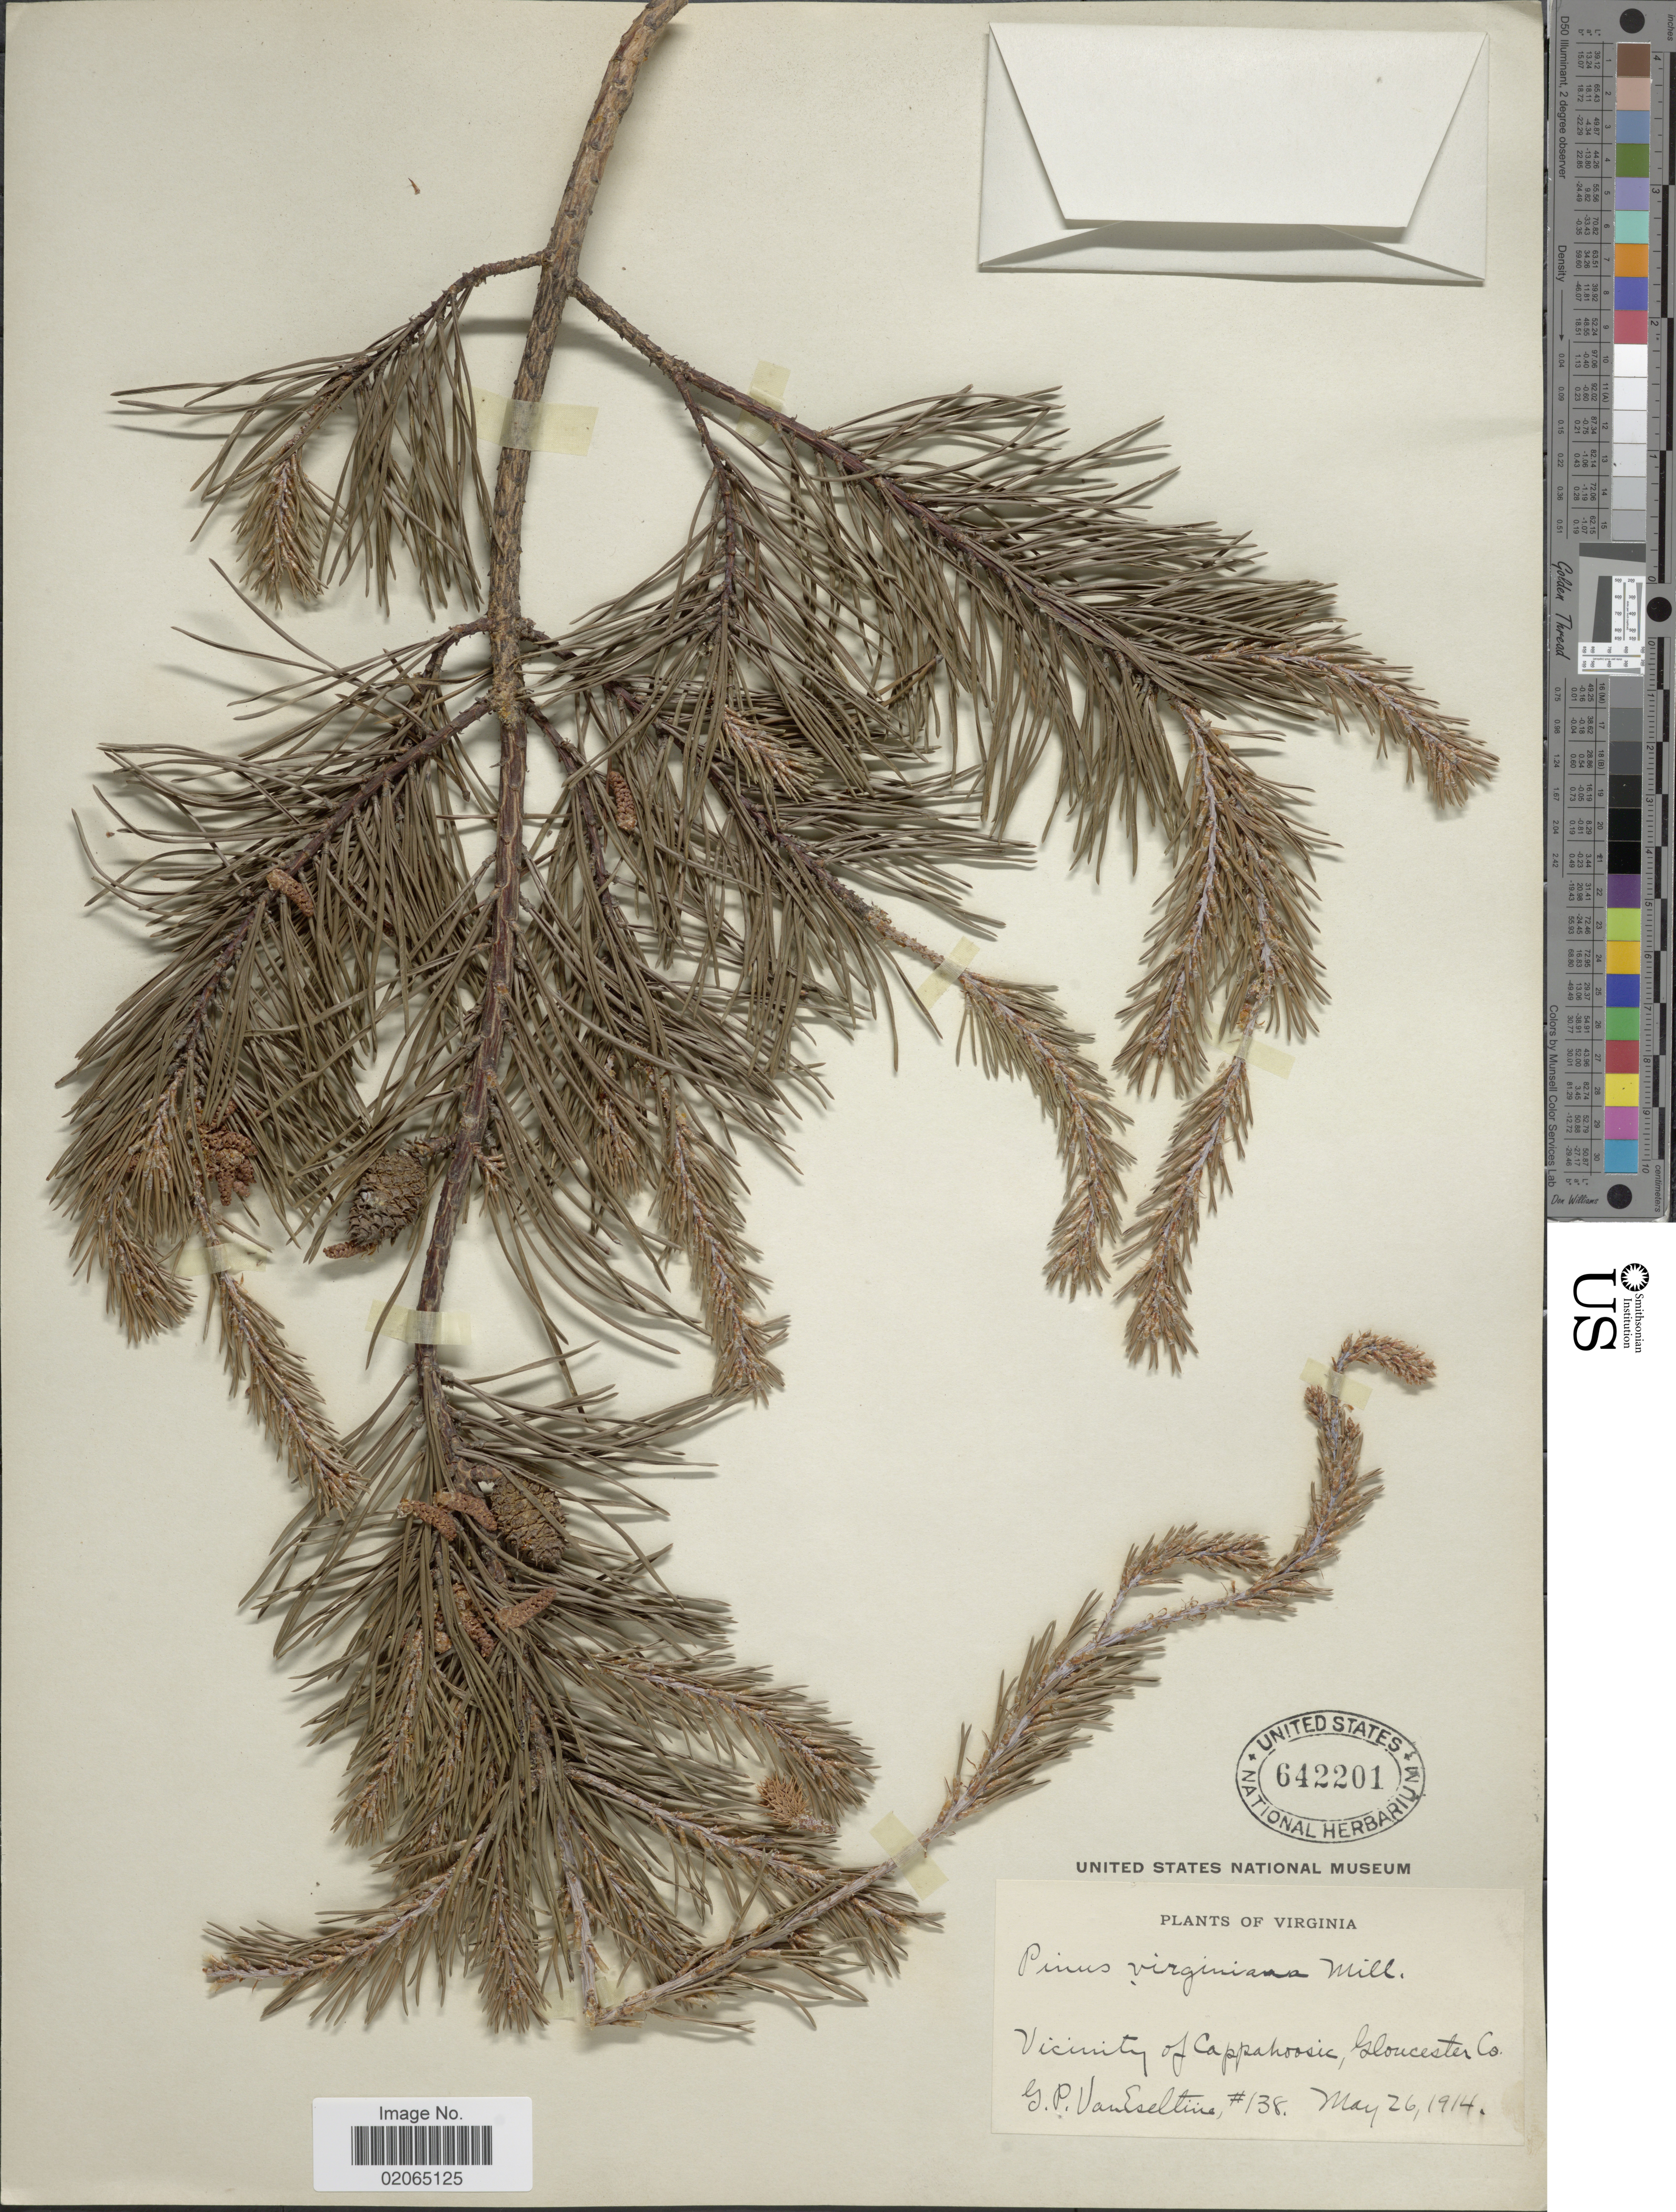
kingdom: Plantae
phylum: Tracheophyta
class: Pinopsida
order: Pinales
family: Pinaceae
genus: Pinus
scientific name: Pinus virginiana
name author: Mill.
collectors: G. P. Van Eseltine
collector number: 138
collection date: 1914-05-26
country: United States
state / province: Virginia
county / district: Gloucester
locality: Vicinity of Cappahoosic, Gloucester Co.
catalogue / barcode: US 642201